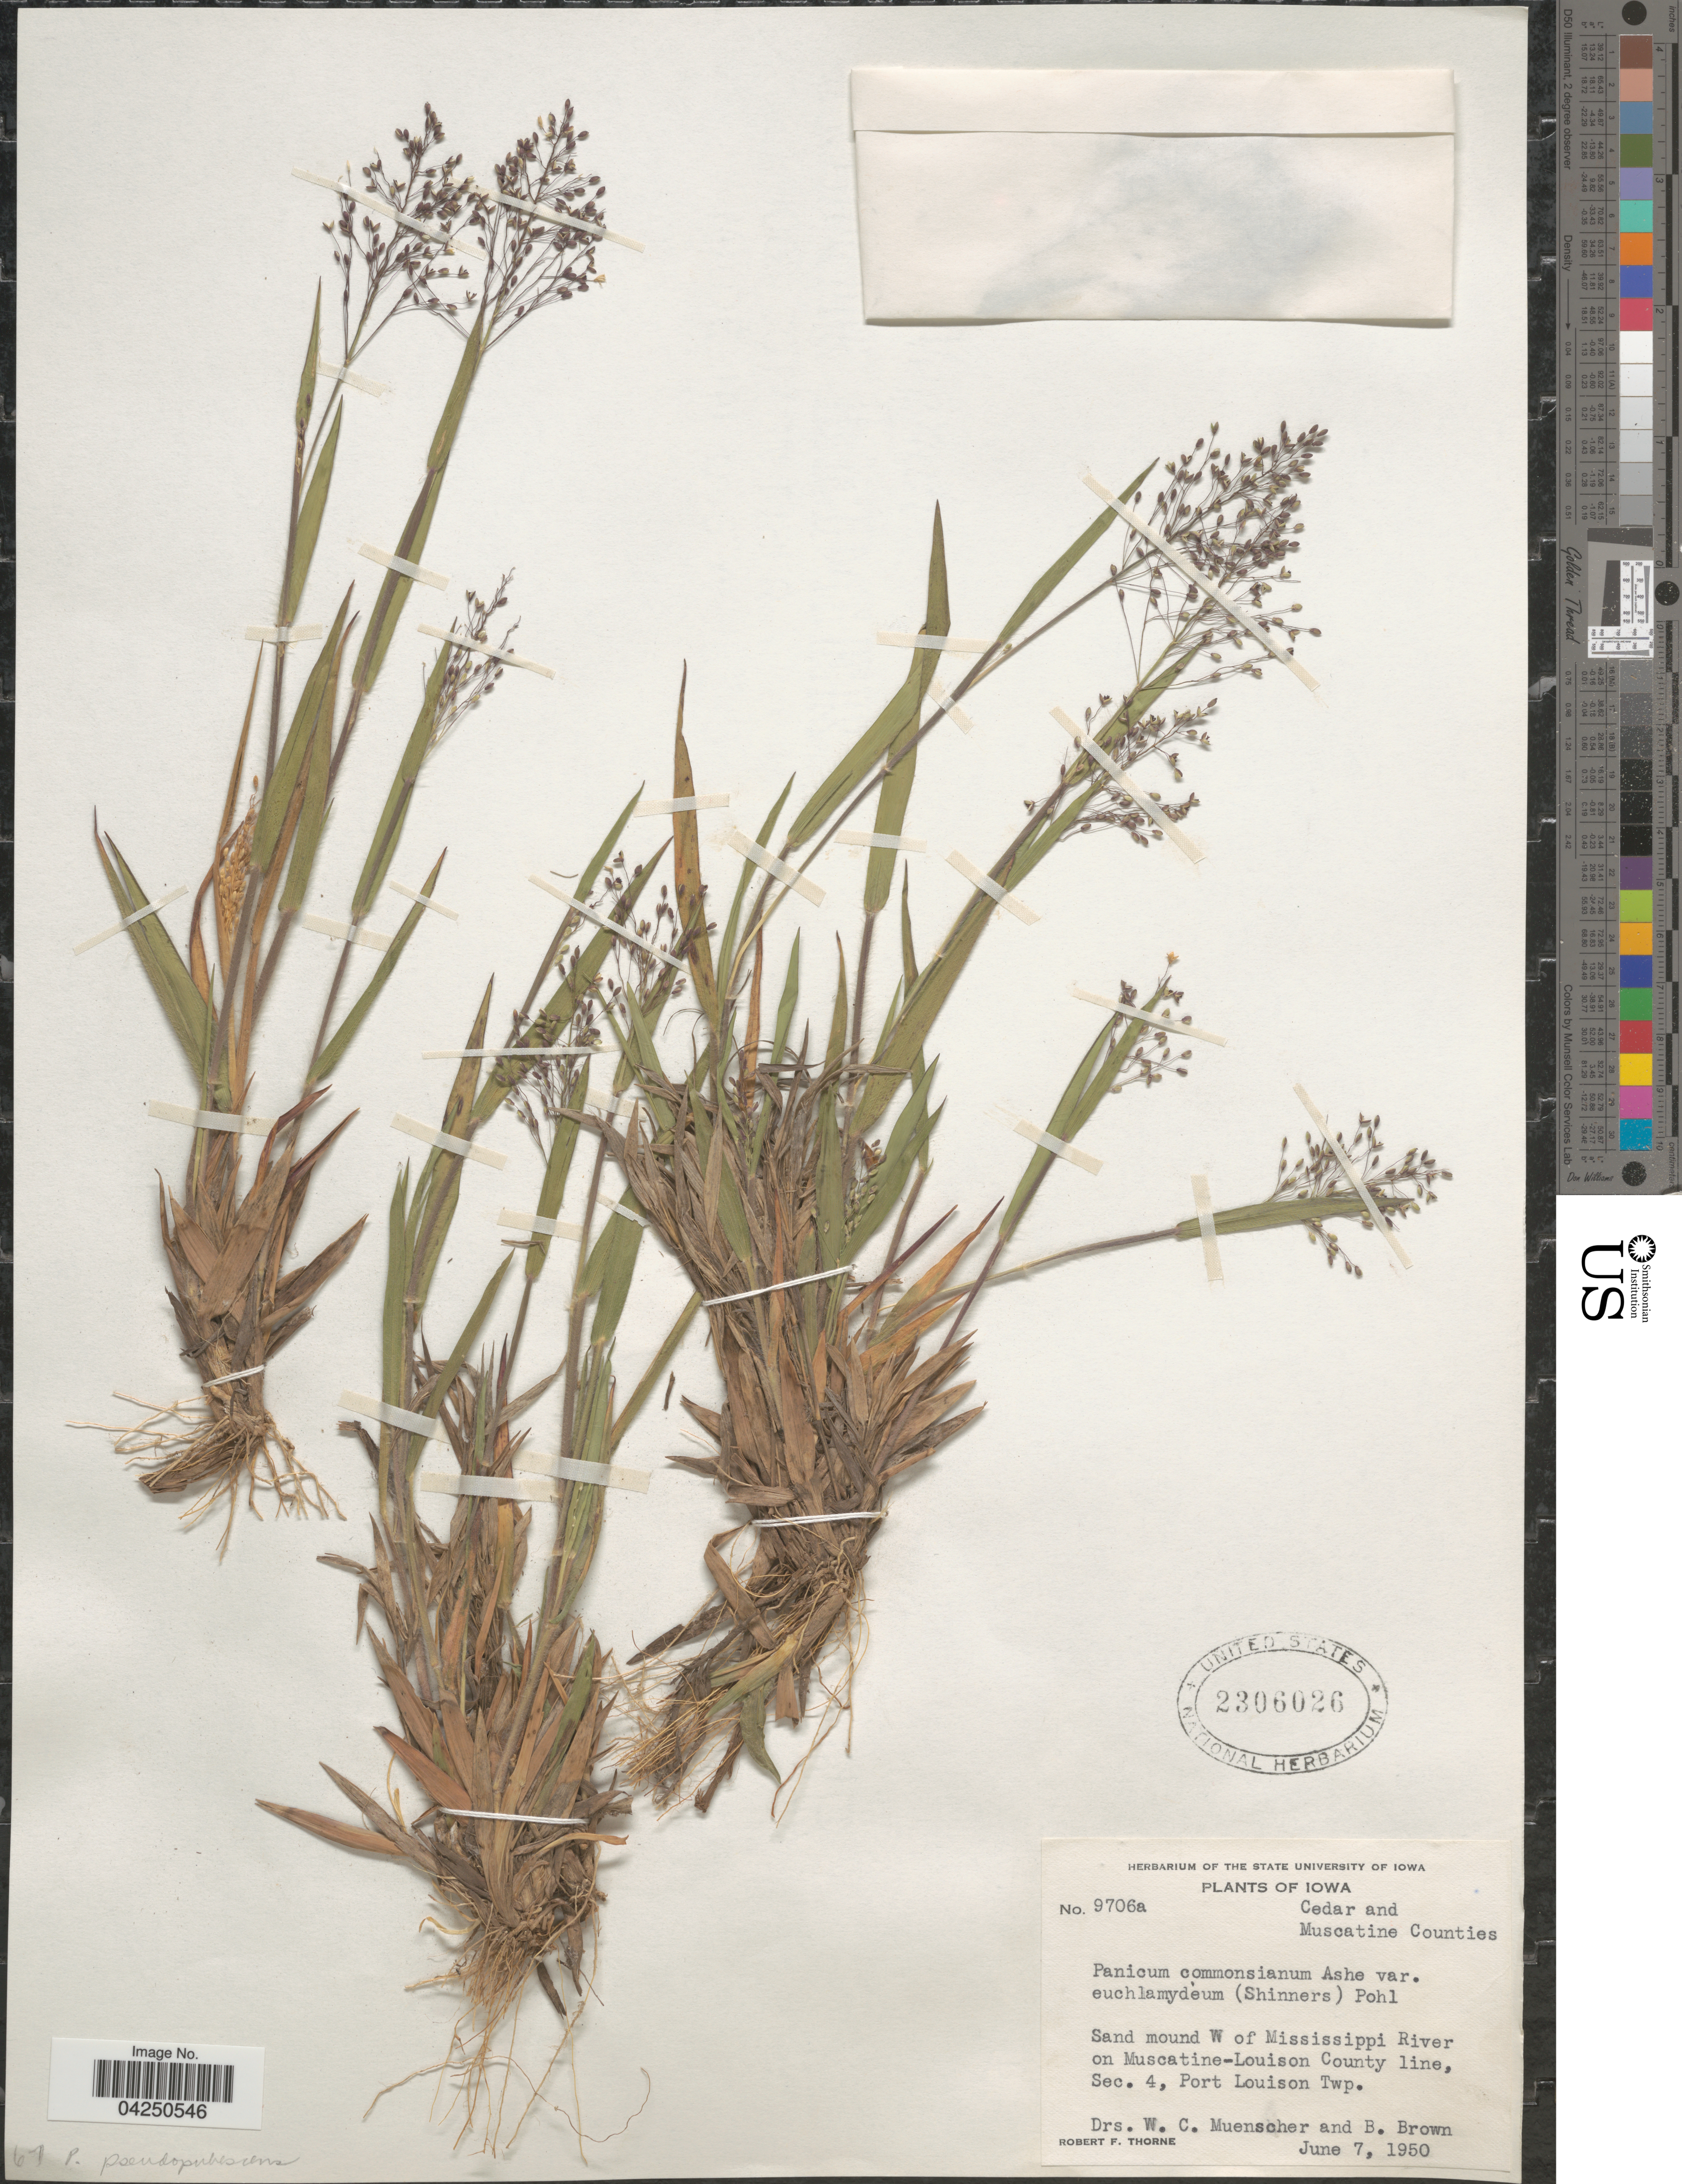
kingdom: Plantae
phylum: Tracheophyta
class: Liliopsida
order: Poales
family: Poaceae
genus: Dichanthelium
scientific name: Dichanthelium acuminatum var. acuminatum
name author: (Sw.) Gould & C.A. Clark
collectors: W. Muenscher & B. Brown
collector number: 9706a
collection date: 1950-06-07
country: United States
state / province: Iowa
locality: Cedar and Muscatine Counties. Sand mound W of Mississippi River on Muscatine-Louison County line, Sec. 4, Port Louison Twp.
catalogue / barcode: US 2306026